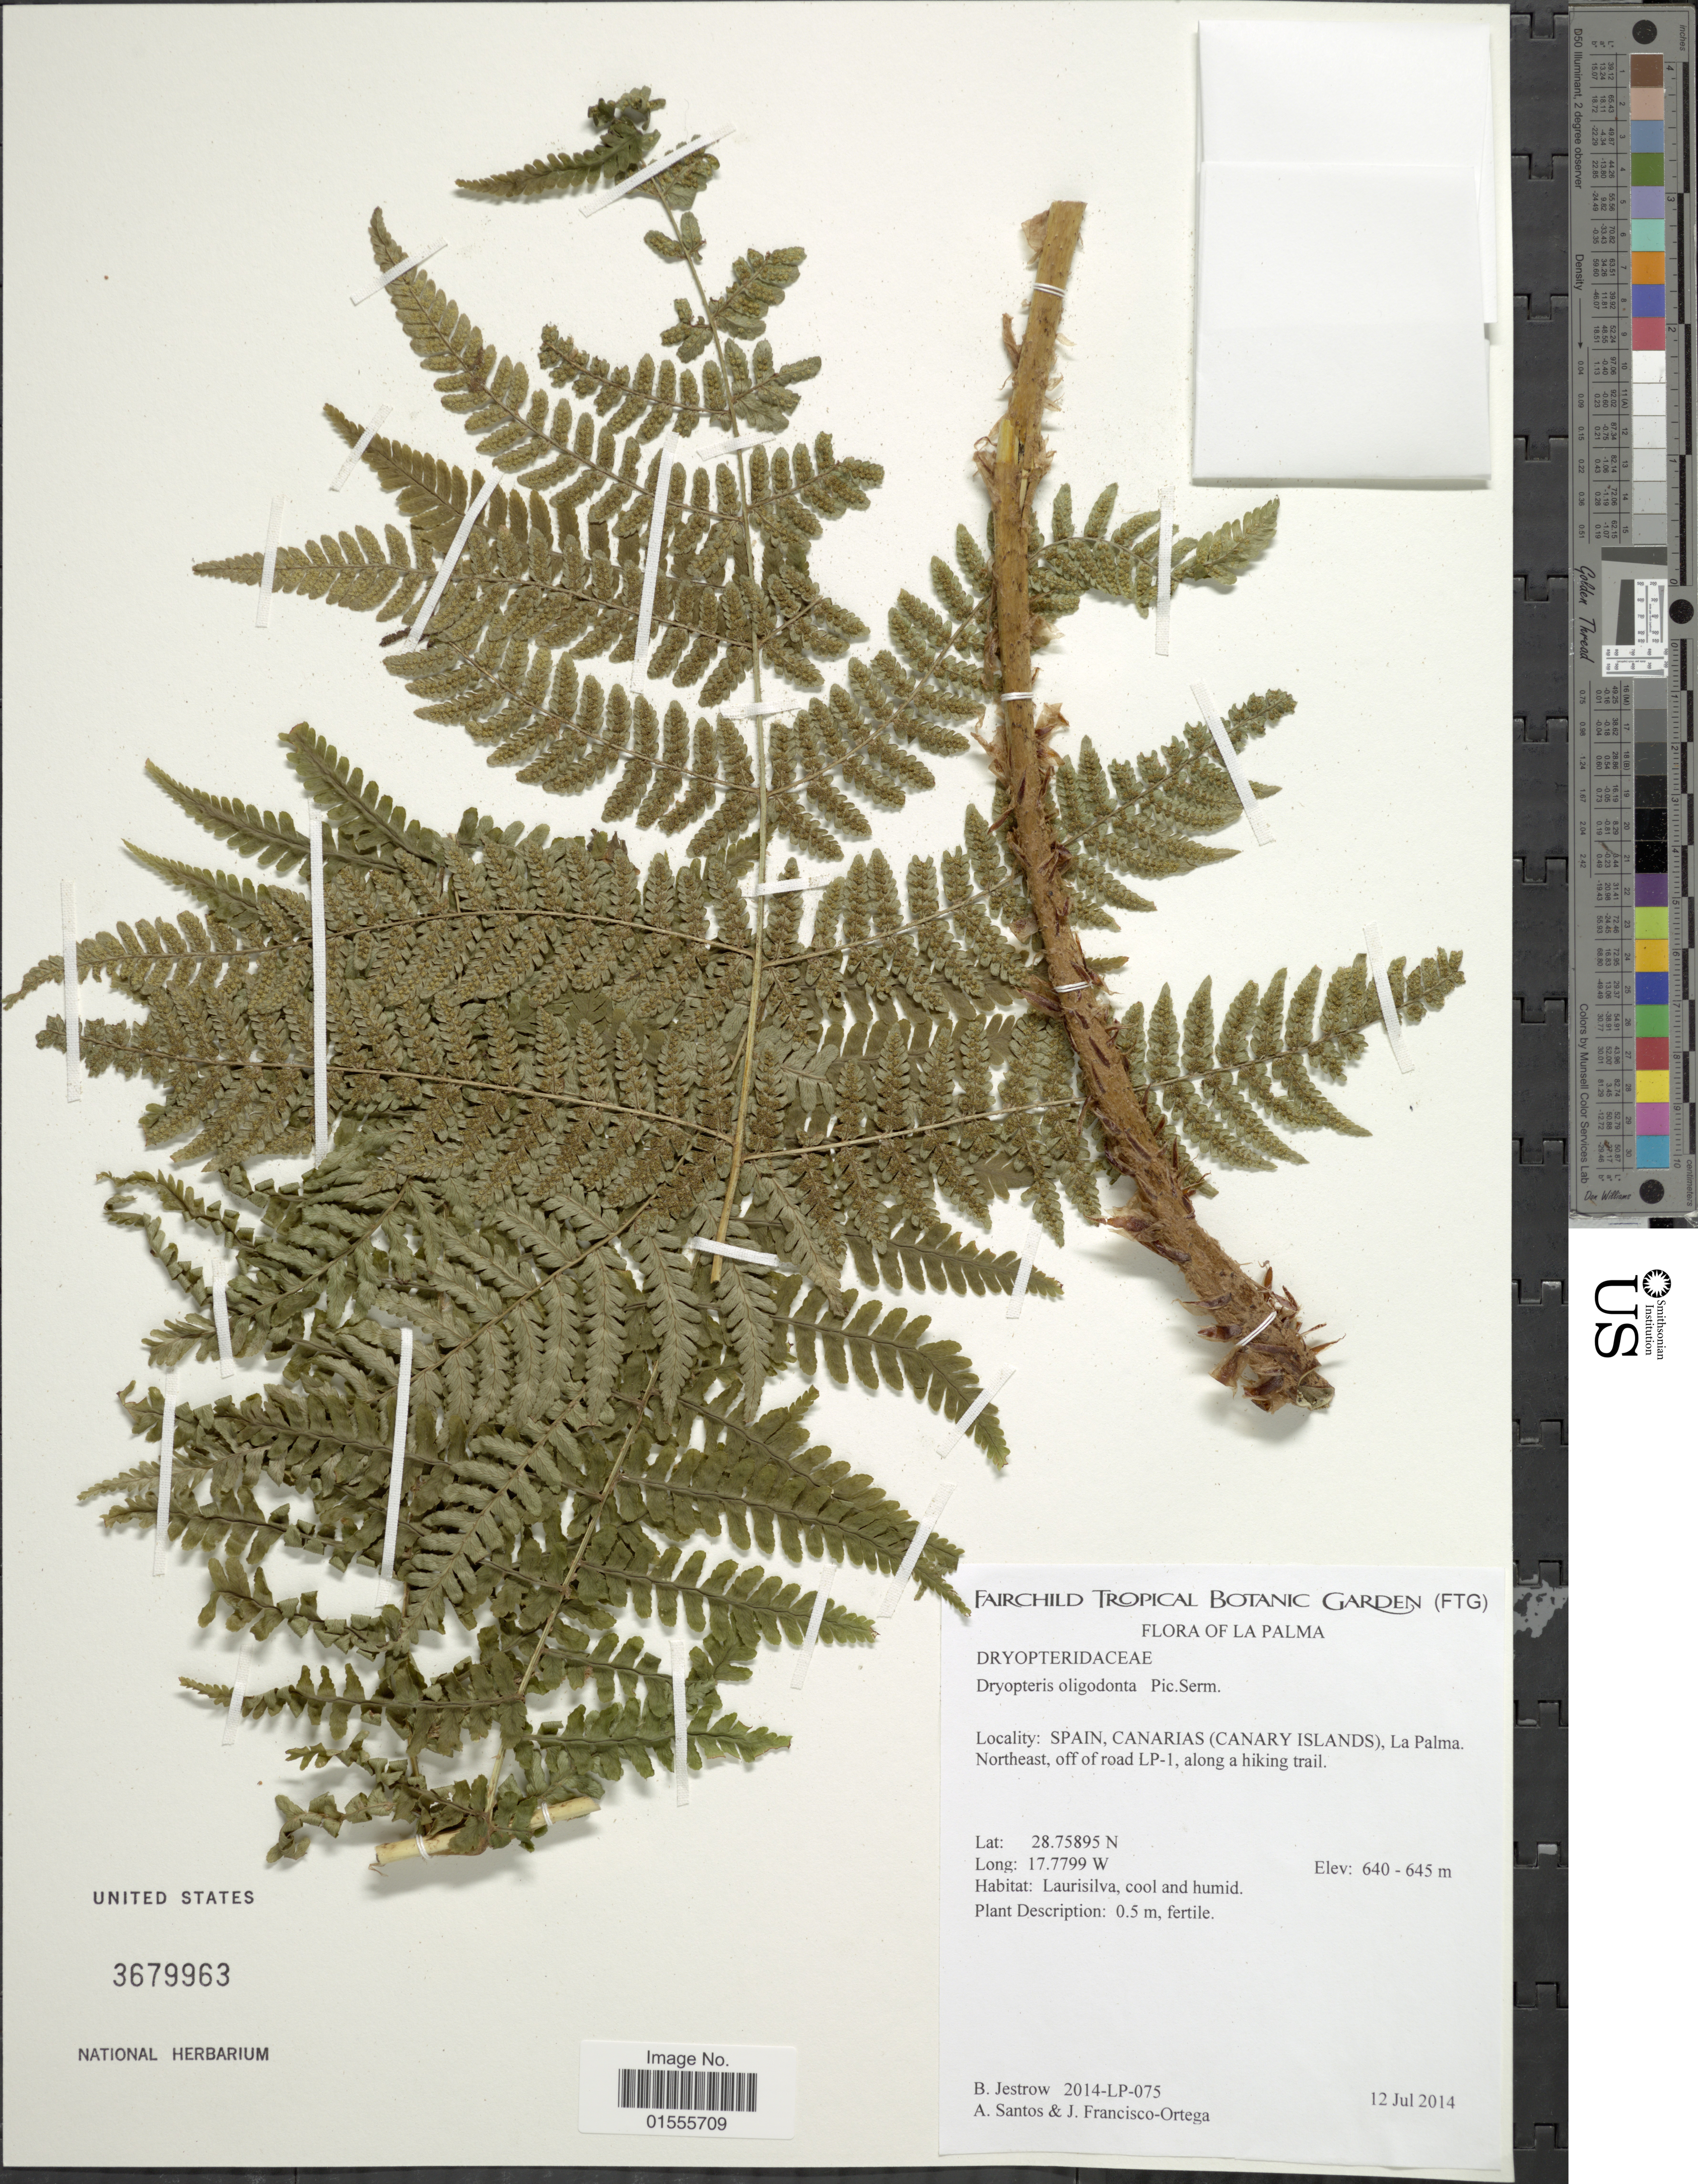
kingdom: Plantae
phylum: Tracheophyta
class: Polypodiopsida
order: Polypodiales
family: Dryopteridaceae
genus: Dryopteris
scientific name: Dryopteris oligodonta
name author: (Desv.) Pic. Serm.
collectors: B. Jestrow, A. Santos & J. Fransisco-Ortega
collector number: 2014-LP-075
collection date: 2014-07-12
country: Spain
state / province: Canarias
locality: La Palma, (Canary Islands). Northeast, off of road LP-1, along a hiking trail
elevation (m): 640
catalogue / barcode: US 3679963